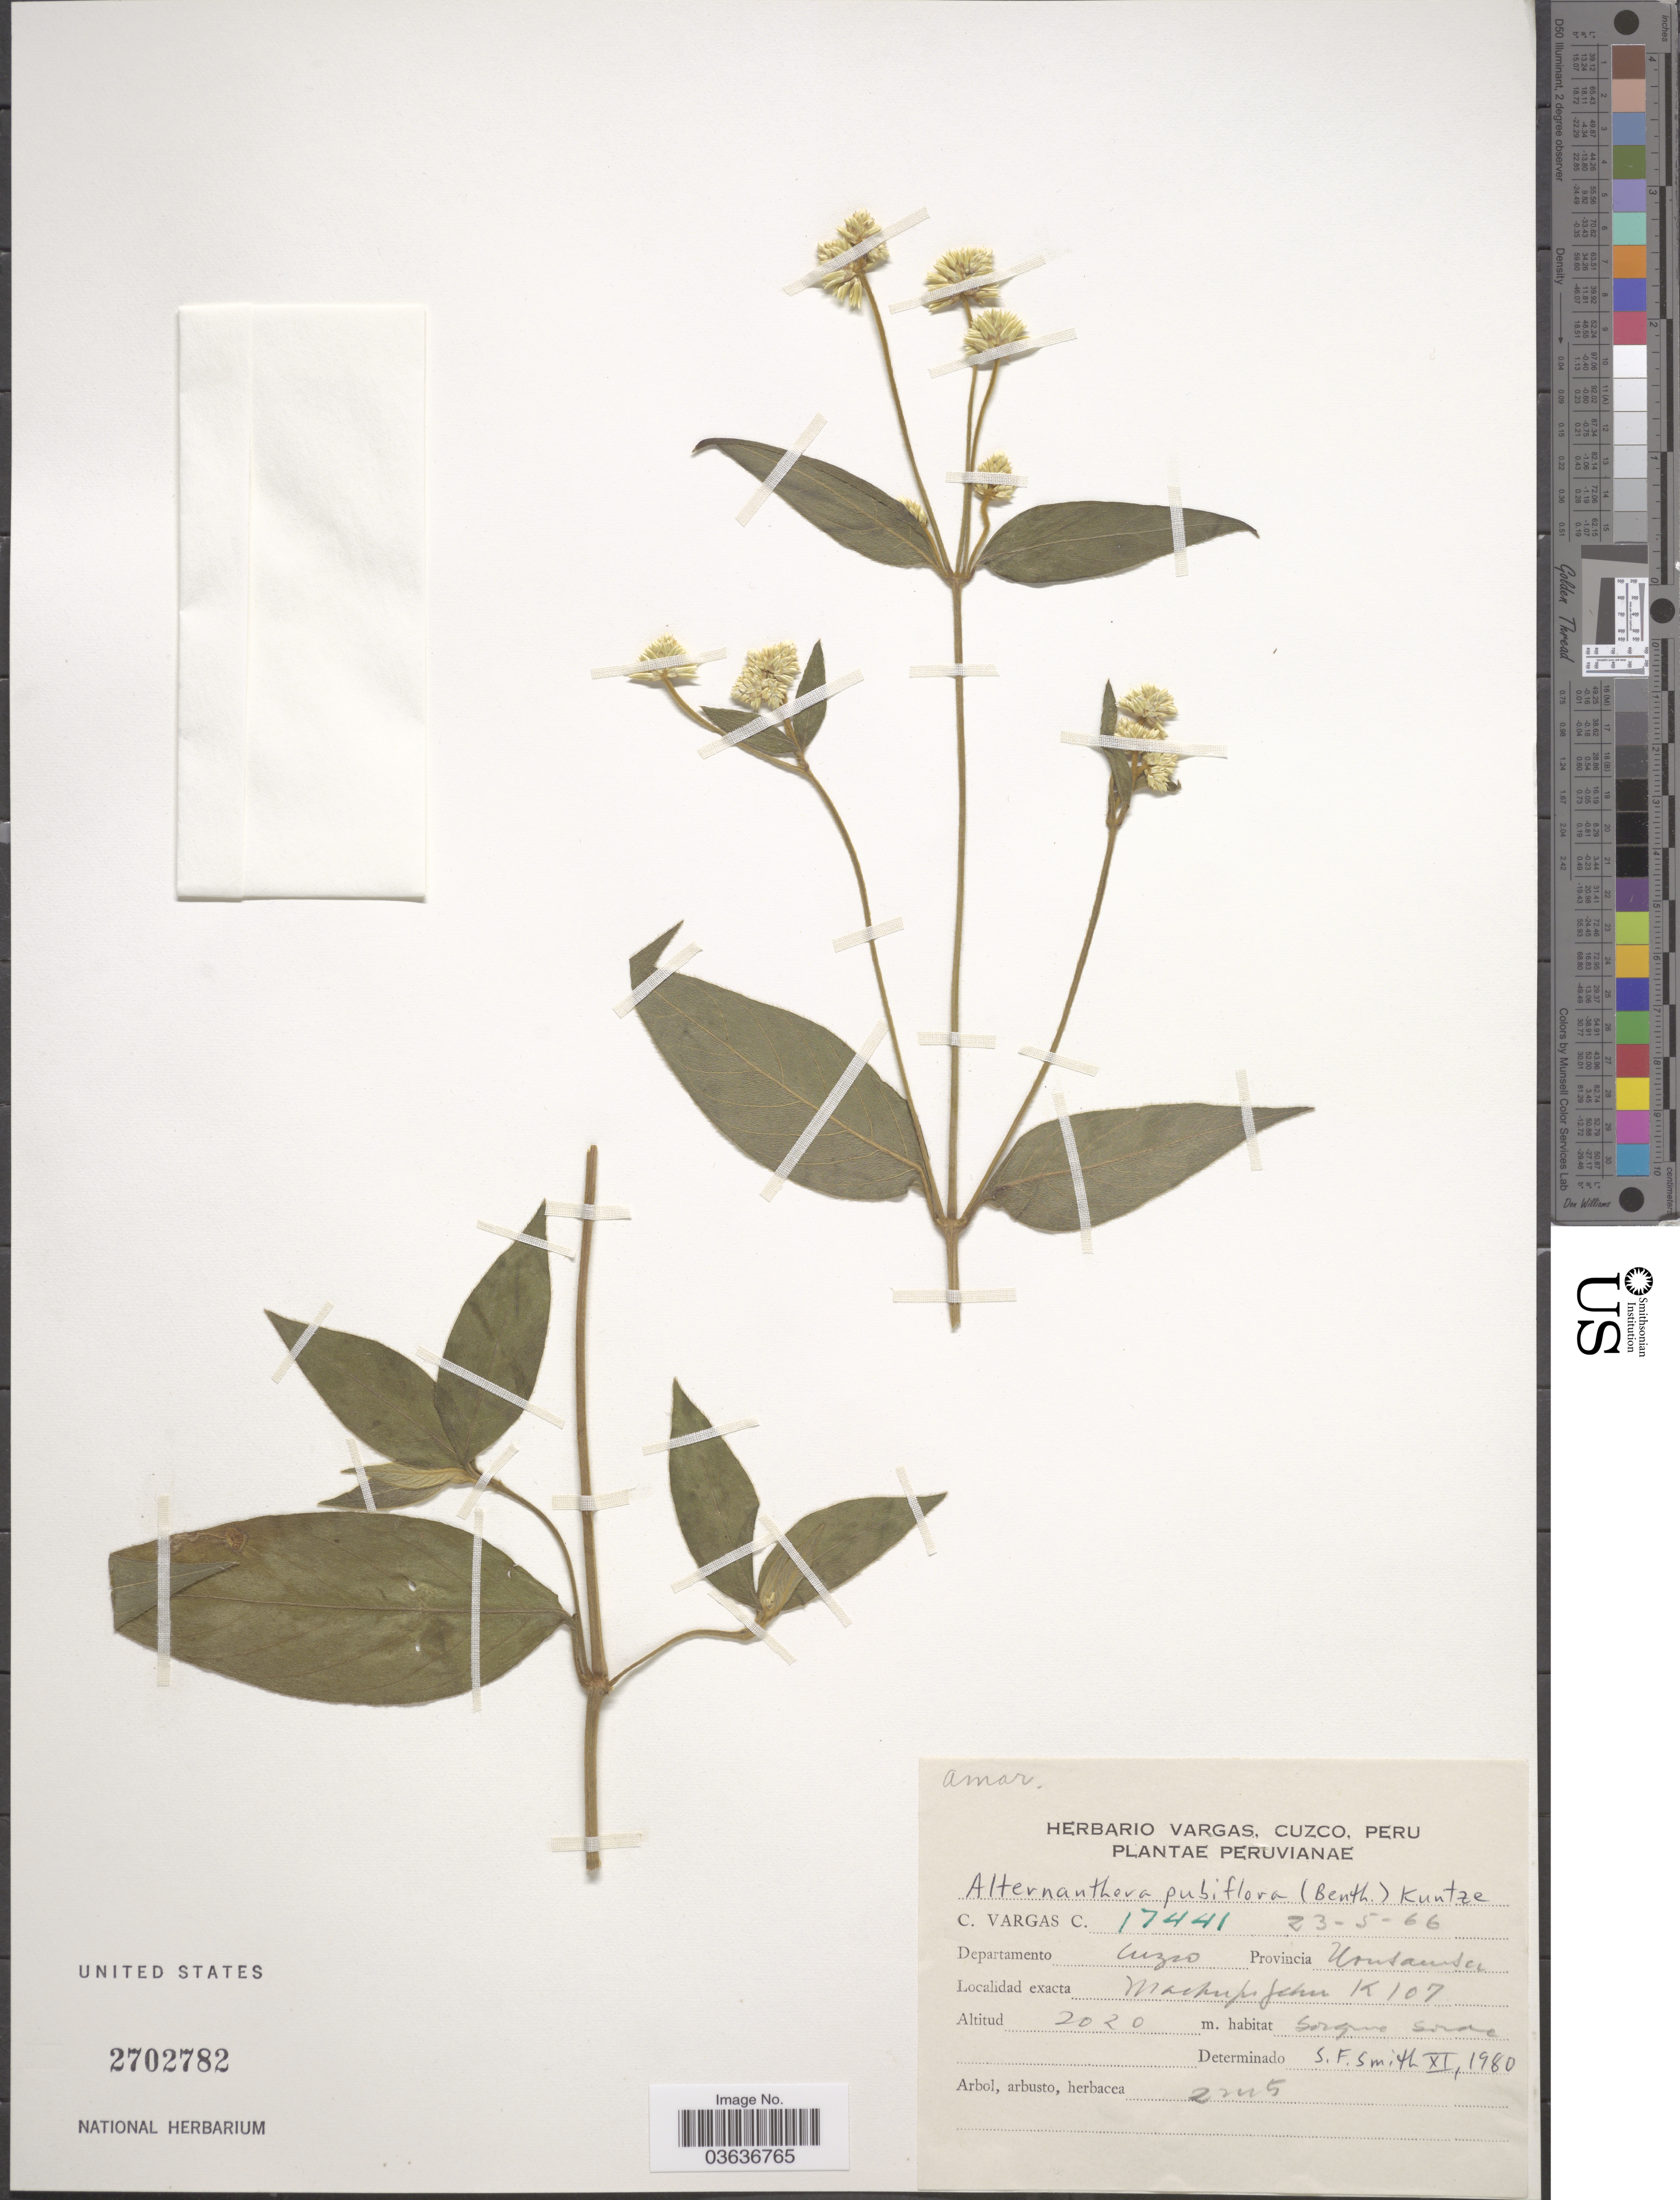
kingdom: Plantae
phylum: Tracheophyta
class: Magnoliopsida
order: Caryophyllales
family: Amaranthaceae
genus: Alternanthera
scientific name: Alternanthera pubiflora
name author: (Benth.) Kuntze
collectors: C. Vargas Calderón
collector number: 17441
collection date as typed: Transcribed d/m/y: 23/5/66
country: Peru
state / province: Cusco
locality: Departamento Cusco. Provincia Monseñor Machupichu K107.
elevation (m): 2020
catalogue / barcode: US 2702782